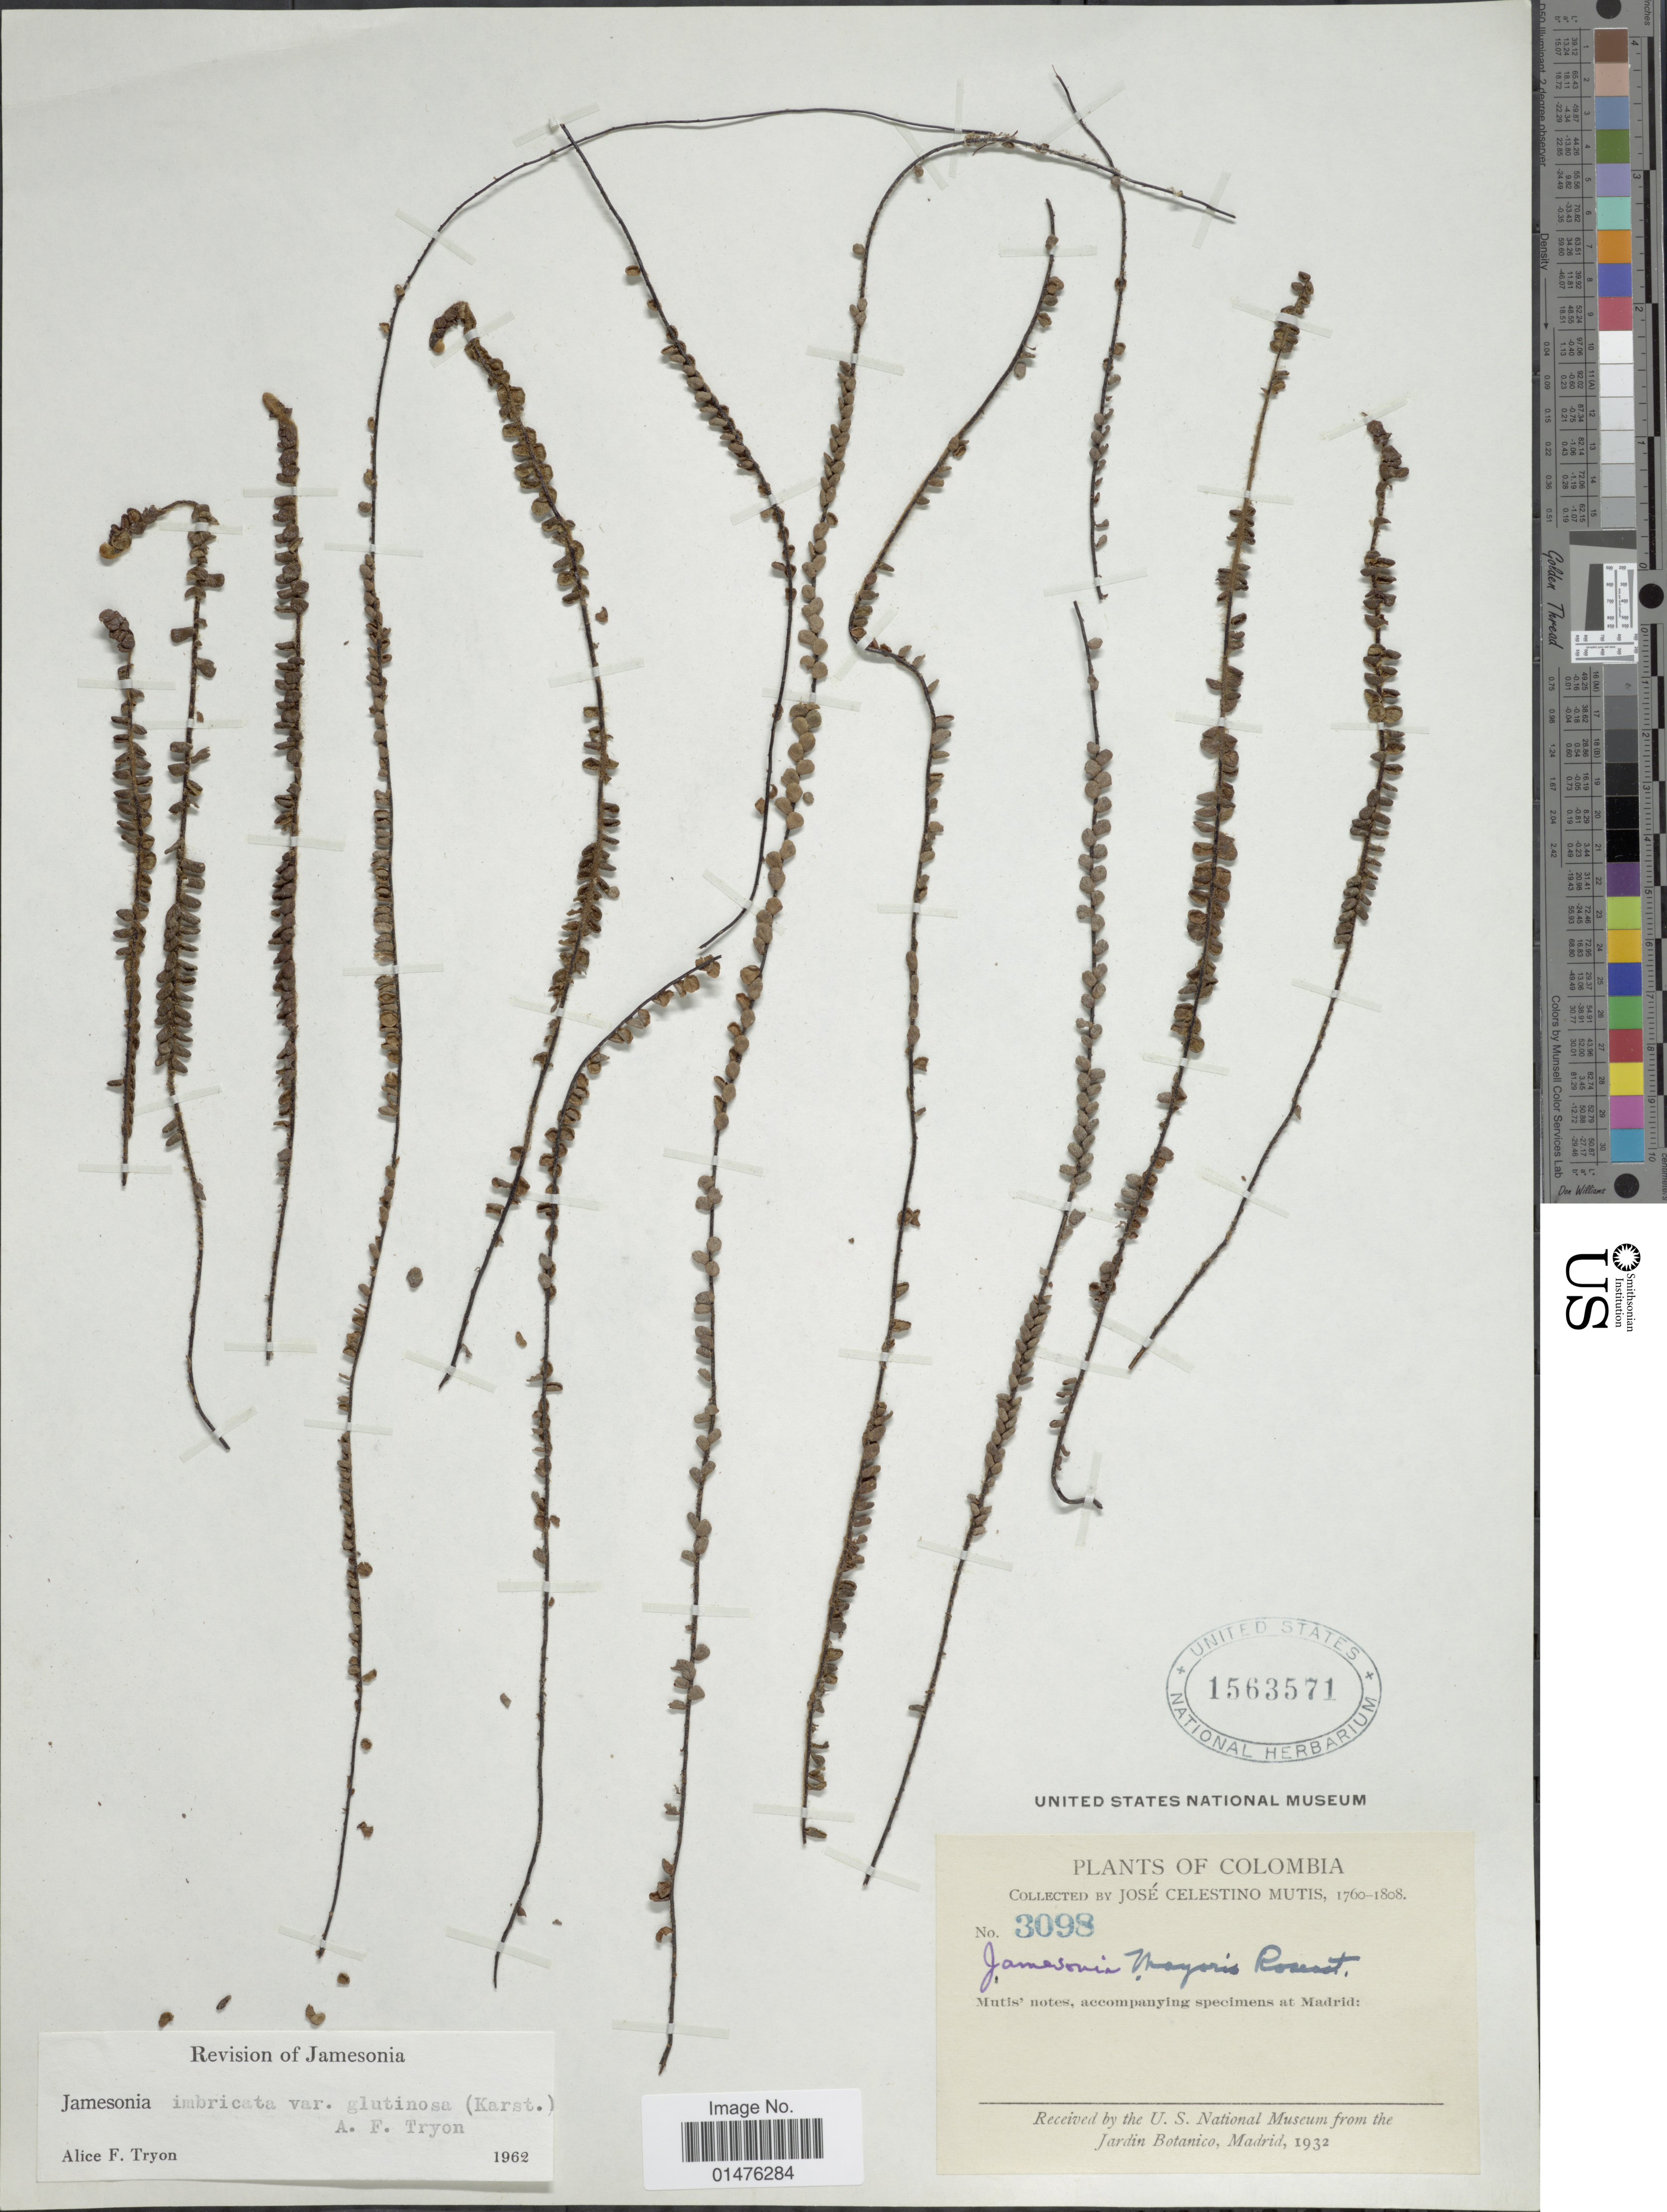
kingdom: Plantae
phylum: Tracheophyta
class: Polypodiopsida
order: Polypodiales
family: Pteridaceae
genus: Jamesonia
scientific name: Jamesonia imbricata var. glutinosa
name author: (H. Karst.) A.F. Tryon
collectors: J. C. B. Mutis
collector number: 3098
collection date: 1760/1808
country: Colombia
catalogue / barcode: US 1563571